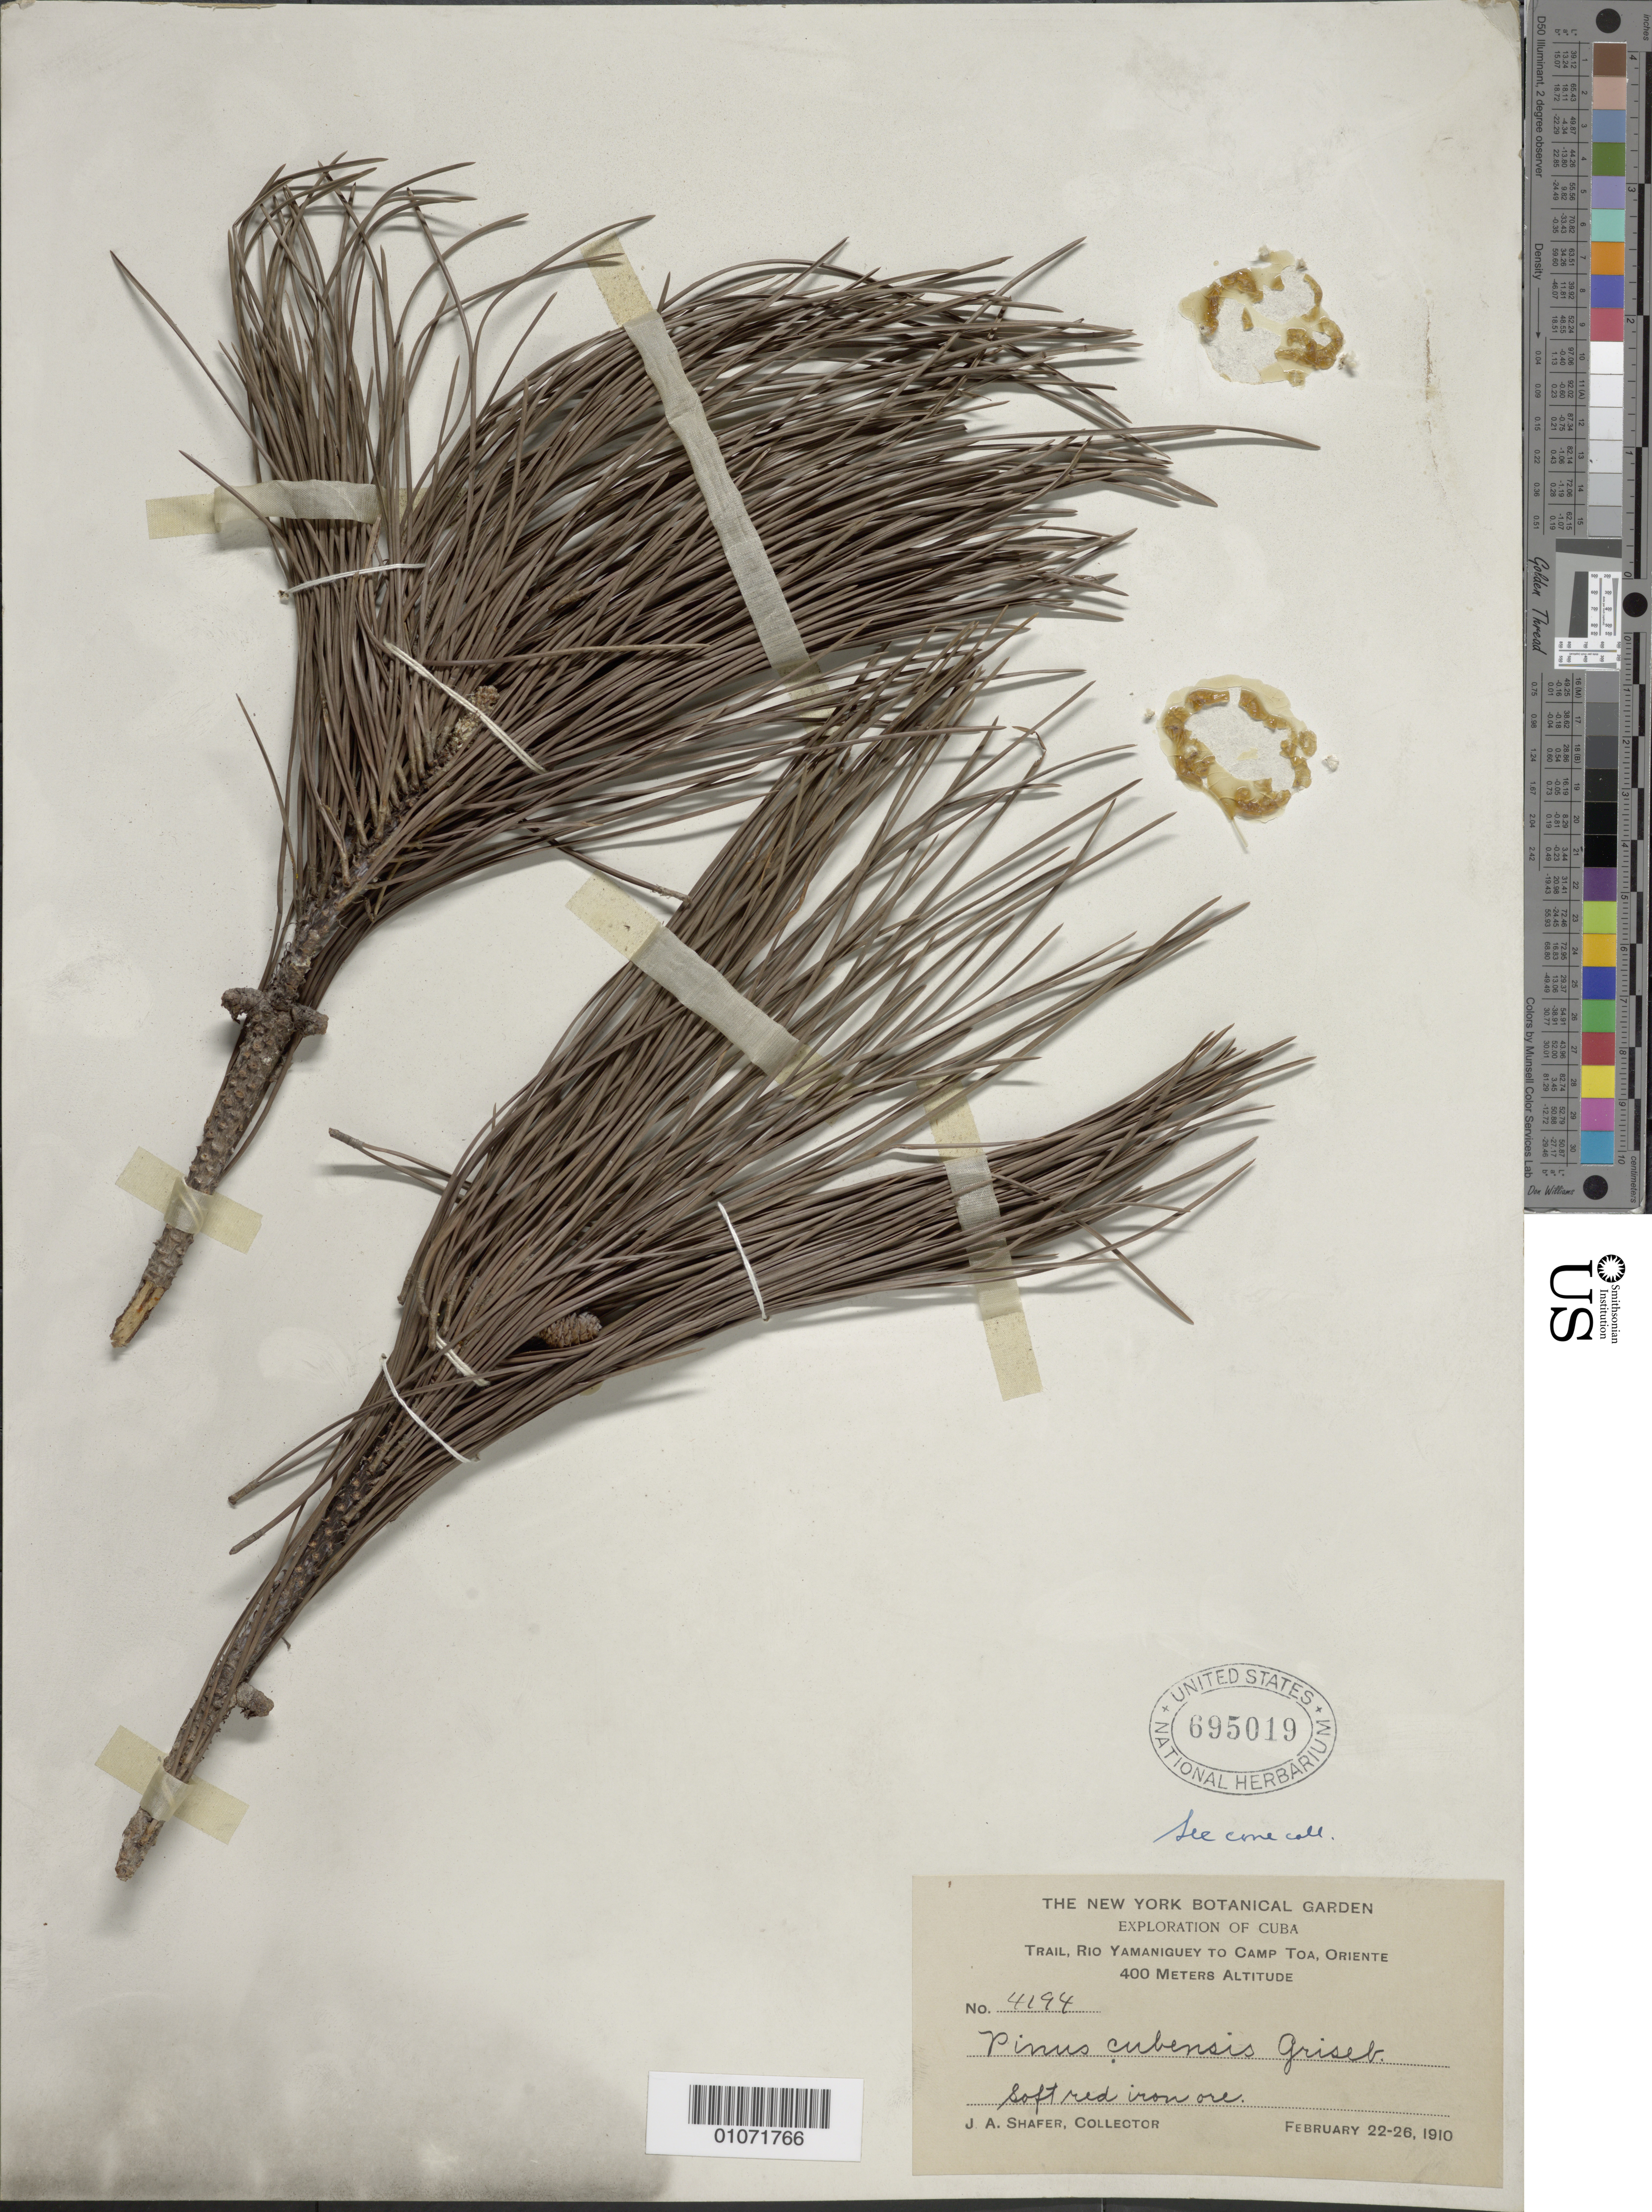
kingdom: Plantae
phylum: Tracheophyta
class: Pinopsida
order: Pinales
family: Pinaceae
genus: Pinus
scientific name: Pinus cubensis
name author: Griseb.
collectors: J. A. Shafer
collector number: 4194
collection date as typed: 22 Feb 1910 to 26 Feb 1910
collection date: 1910-02-22/1910-02-26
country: Cuba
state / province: Oriente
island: Cuba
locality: soft mud iron ore Trail Rio Yamaniguey to Camp Toa Oriente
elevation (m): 400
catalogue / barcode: US 695019